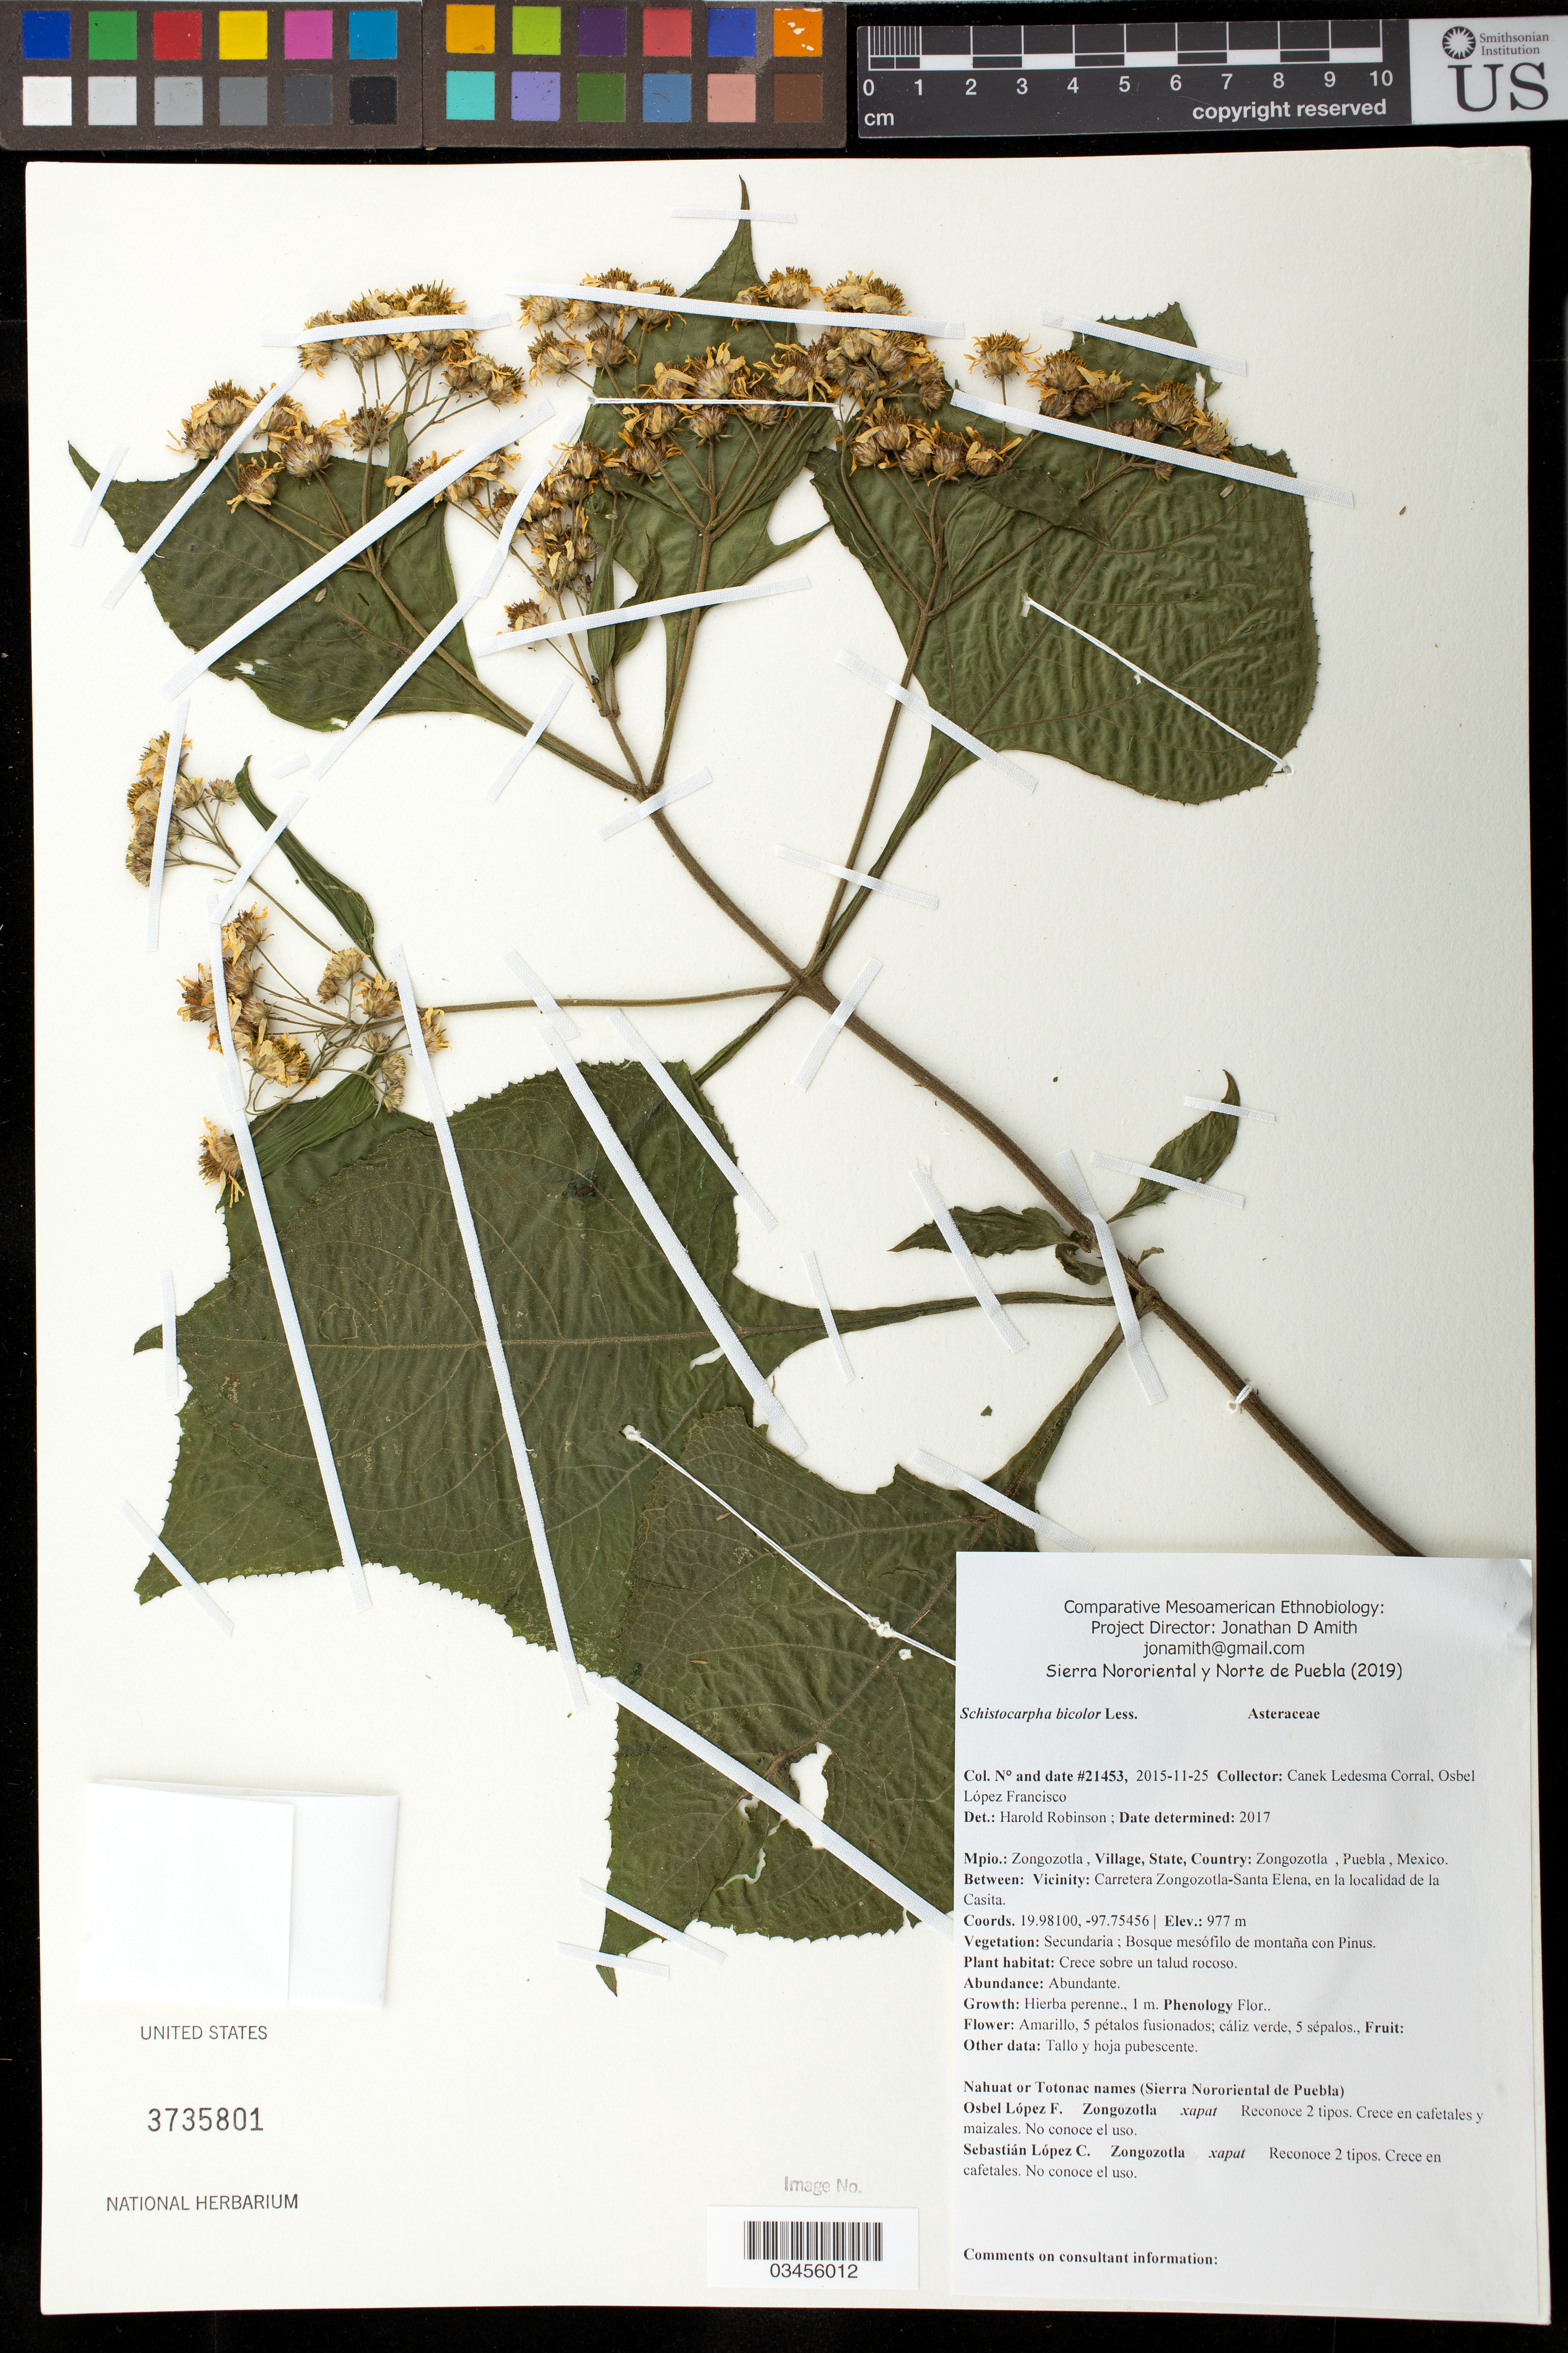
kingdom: Plantae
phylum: Tracheophyta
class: Magnoliopsida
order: Asterales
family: Asteraceae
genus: Schistocarpha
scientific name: Schistocarpha bicolor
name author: Less.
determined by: Robinson, Harold E., (US)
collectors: Canek Ledesma C. & O. López Francisco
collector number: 21453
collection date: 2015-11-25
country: México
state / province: Puebla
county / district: Zongozotla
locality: PUEBLO: Zongozotla; LOCALIDAD EXACTA: Carretera Zongozotla-Santa Elena, en la localidad de la Casita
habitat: Bosque mesófilo de montaña con Pinus | Crece sobre un talud rocoso.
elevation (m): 977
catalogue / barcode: US 3735801